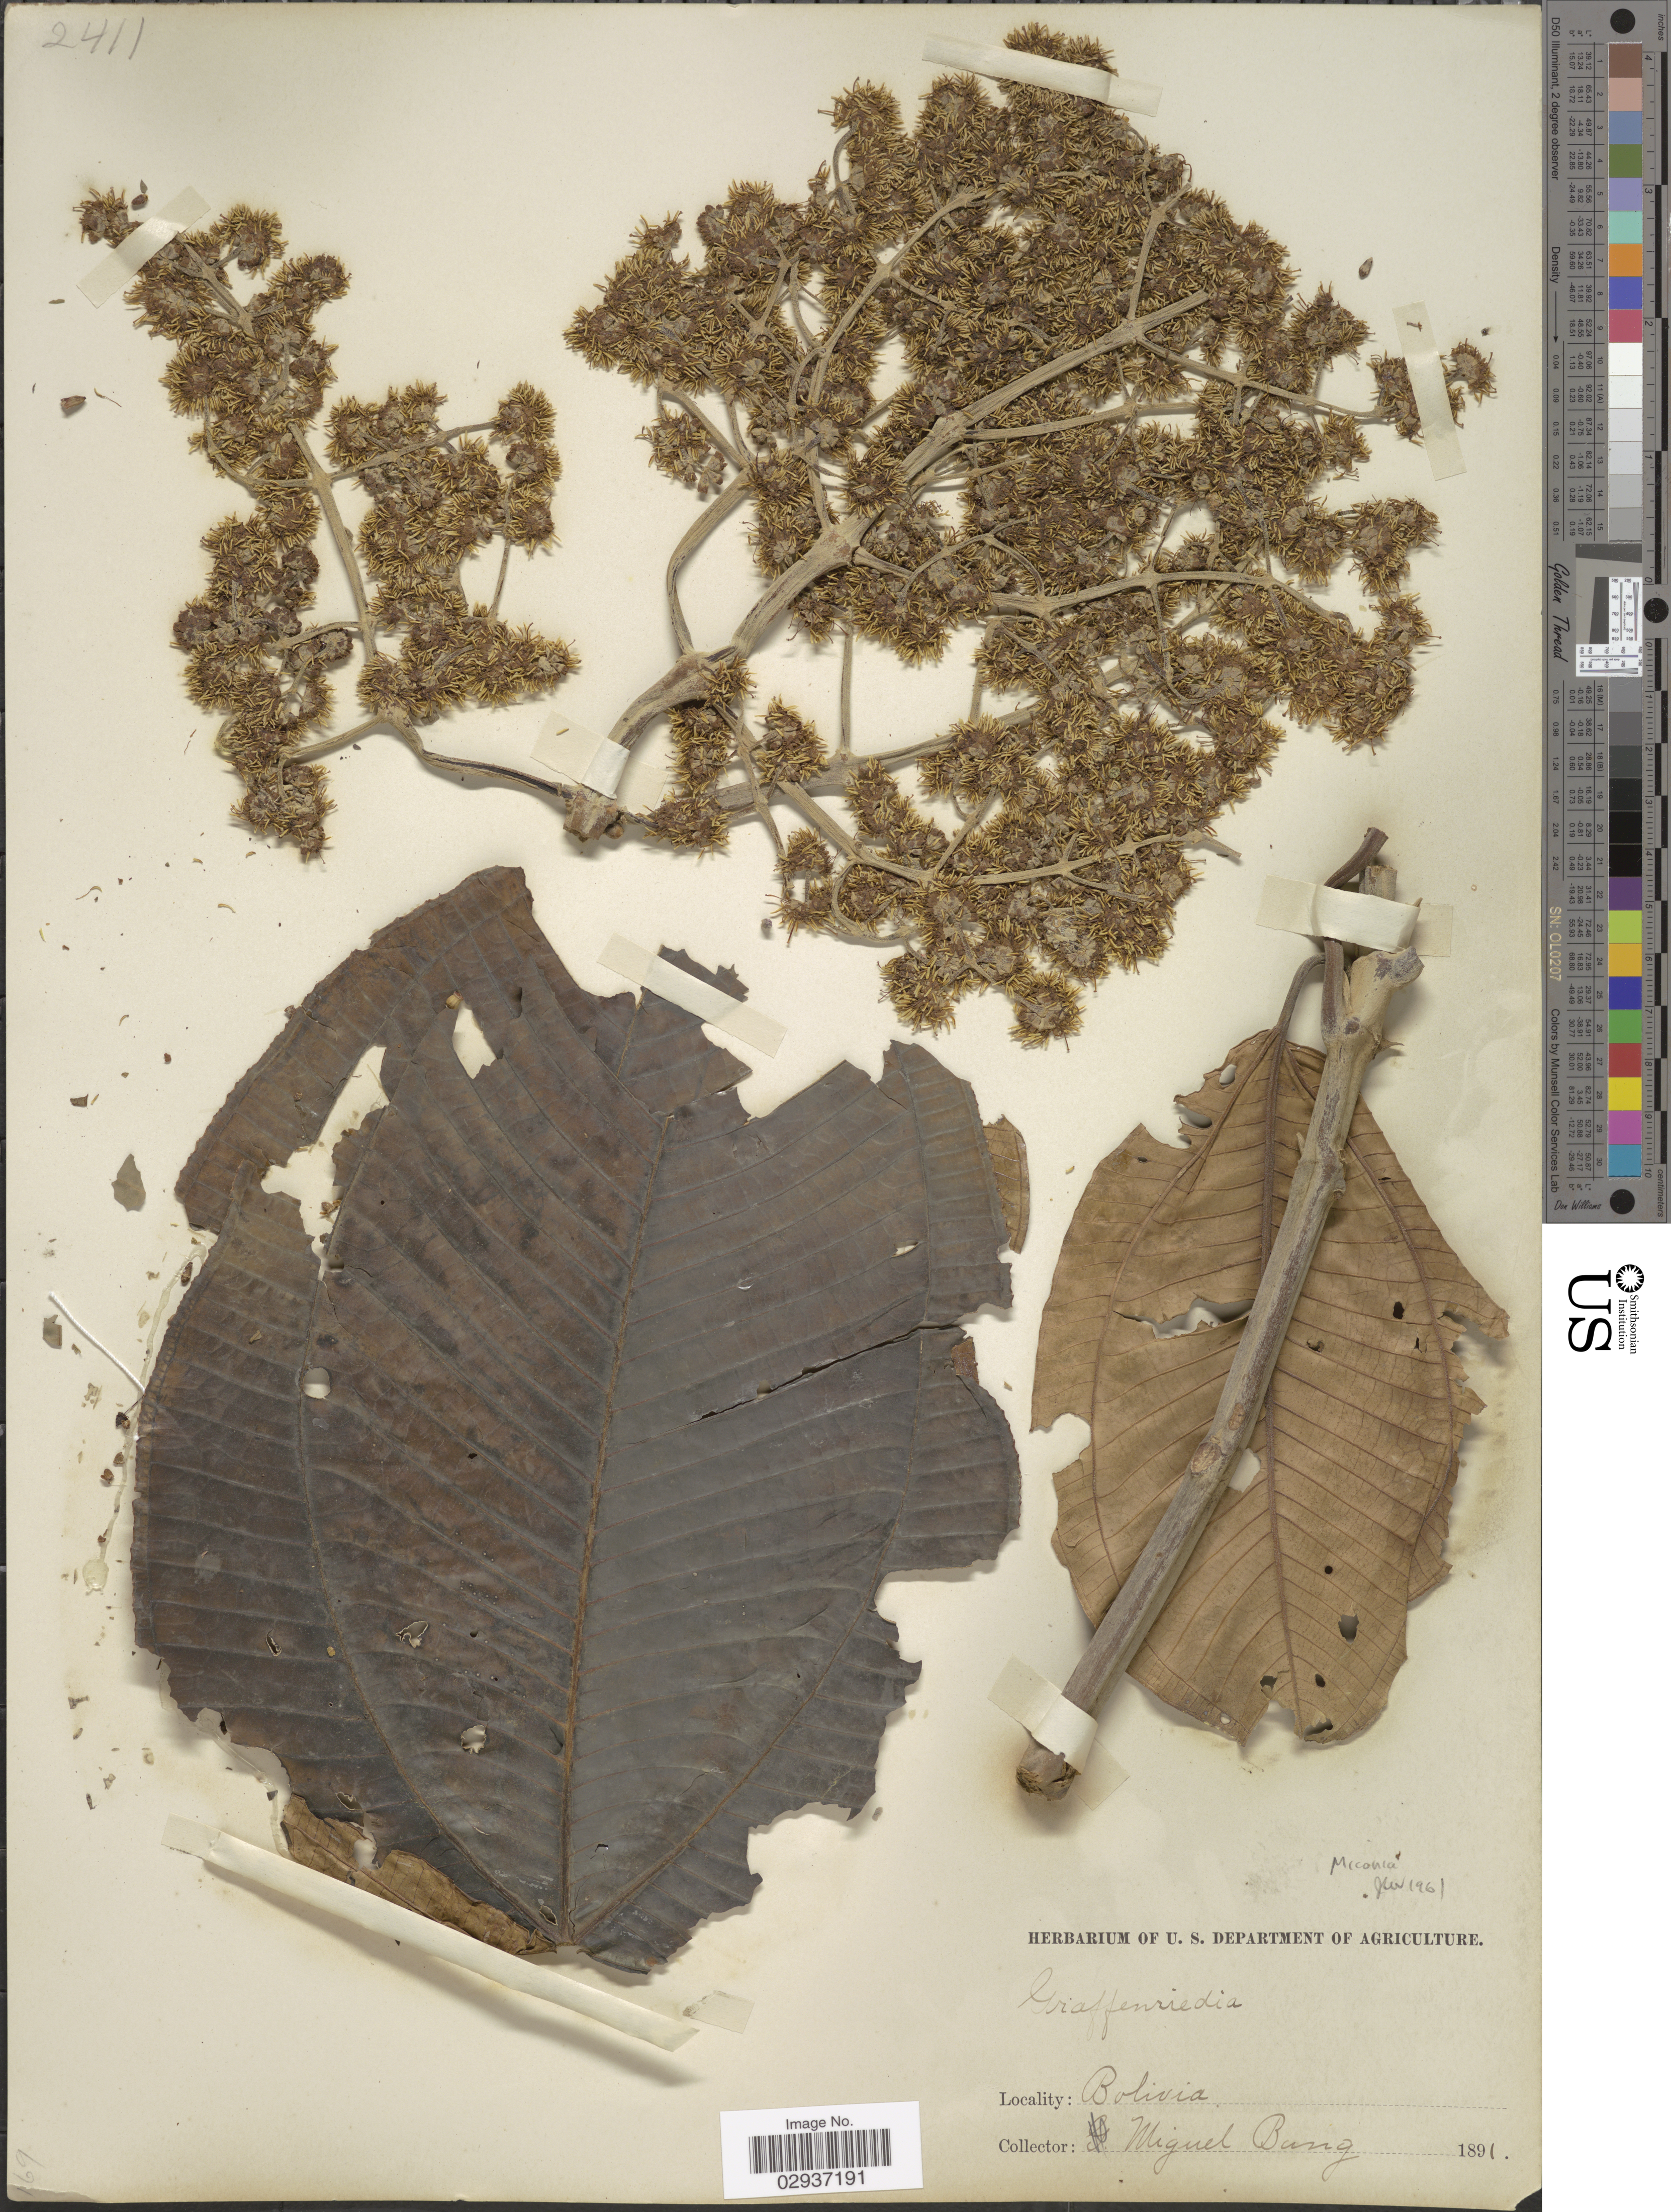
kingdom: Plantae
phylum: Tracheophyta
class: Magnoliopsida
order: Myrtales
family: Melastomataceae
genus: Miconia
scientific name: Miconia calvescens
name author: DC.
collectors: M. Bang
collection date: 1891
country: Bolivia